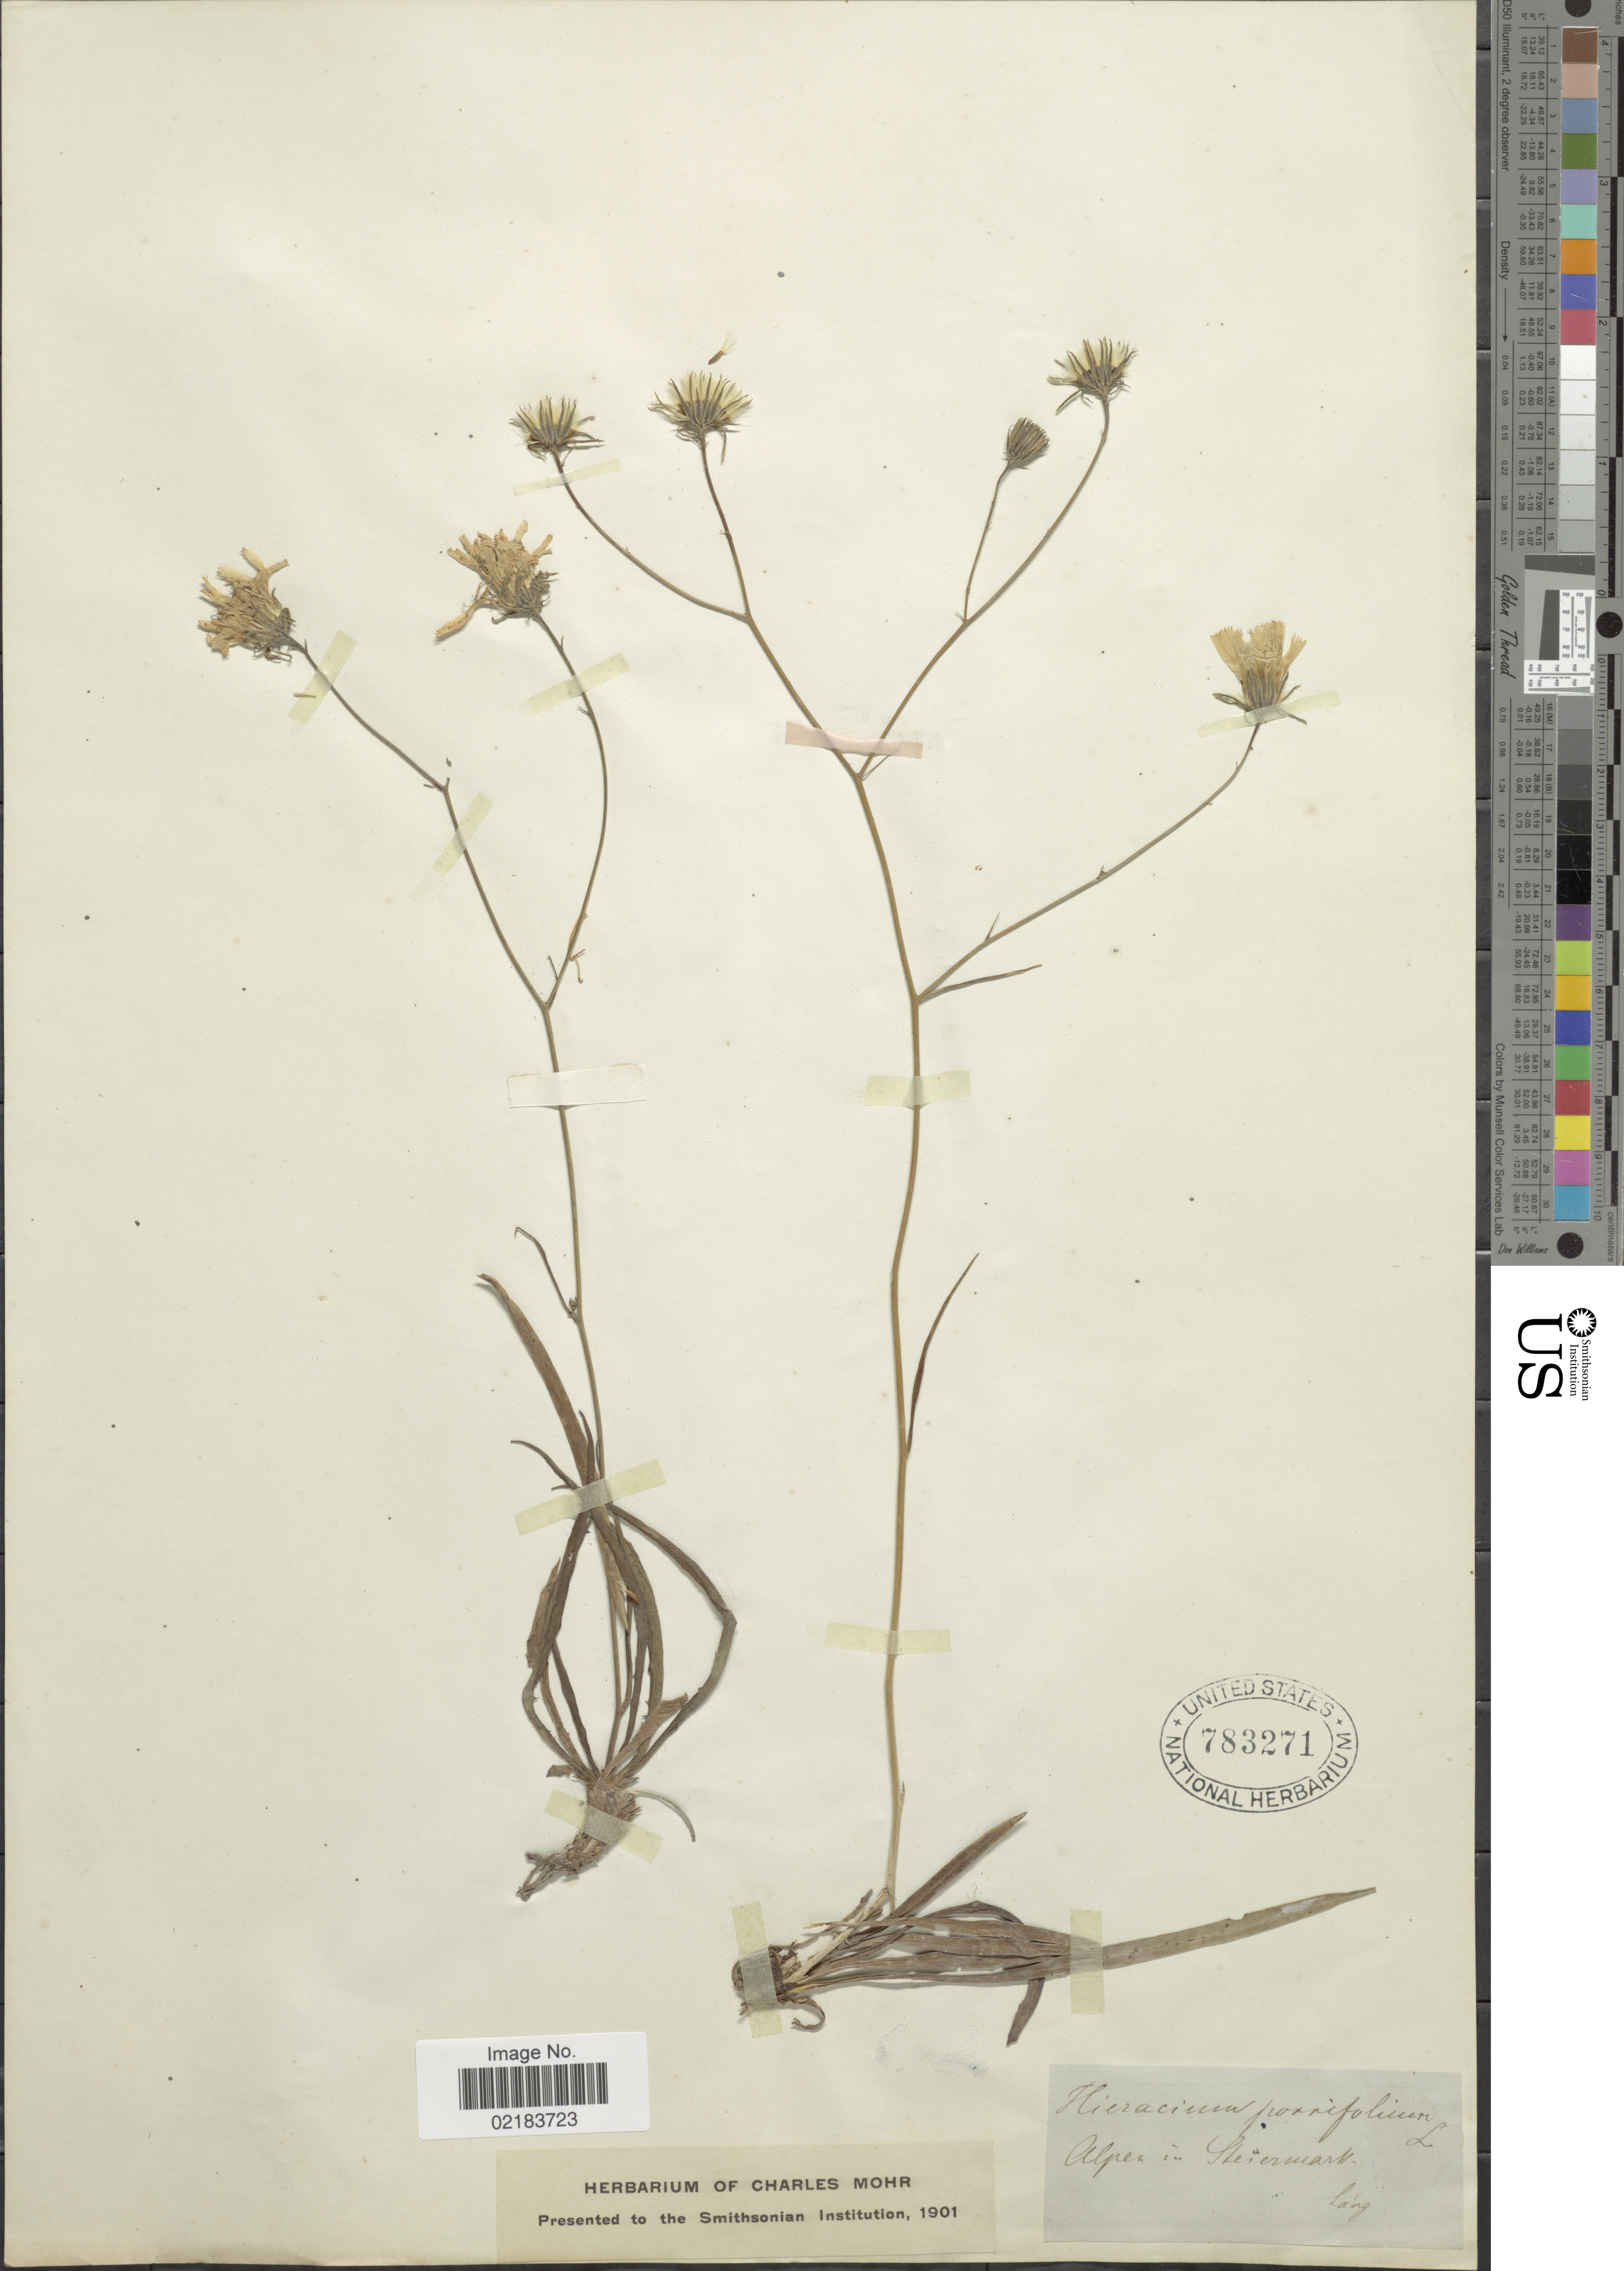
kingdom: Plantae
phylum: Tracheophyta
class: Magnoliopsida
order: Asterales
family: Asteraceae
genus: Hieracium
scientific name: Hieracium porrifolium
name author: L.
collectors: -- Lang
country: Austria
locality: Alpen in Steiermark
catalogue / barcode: US 783271